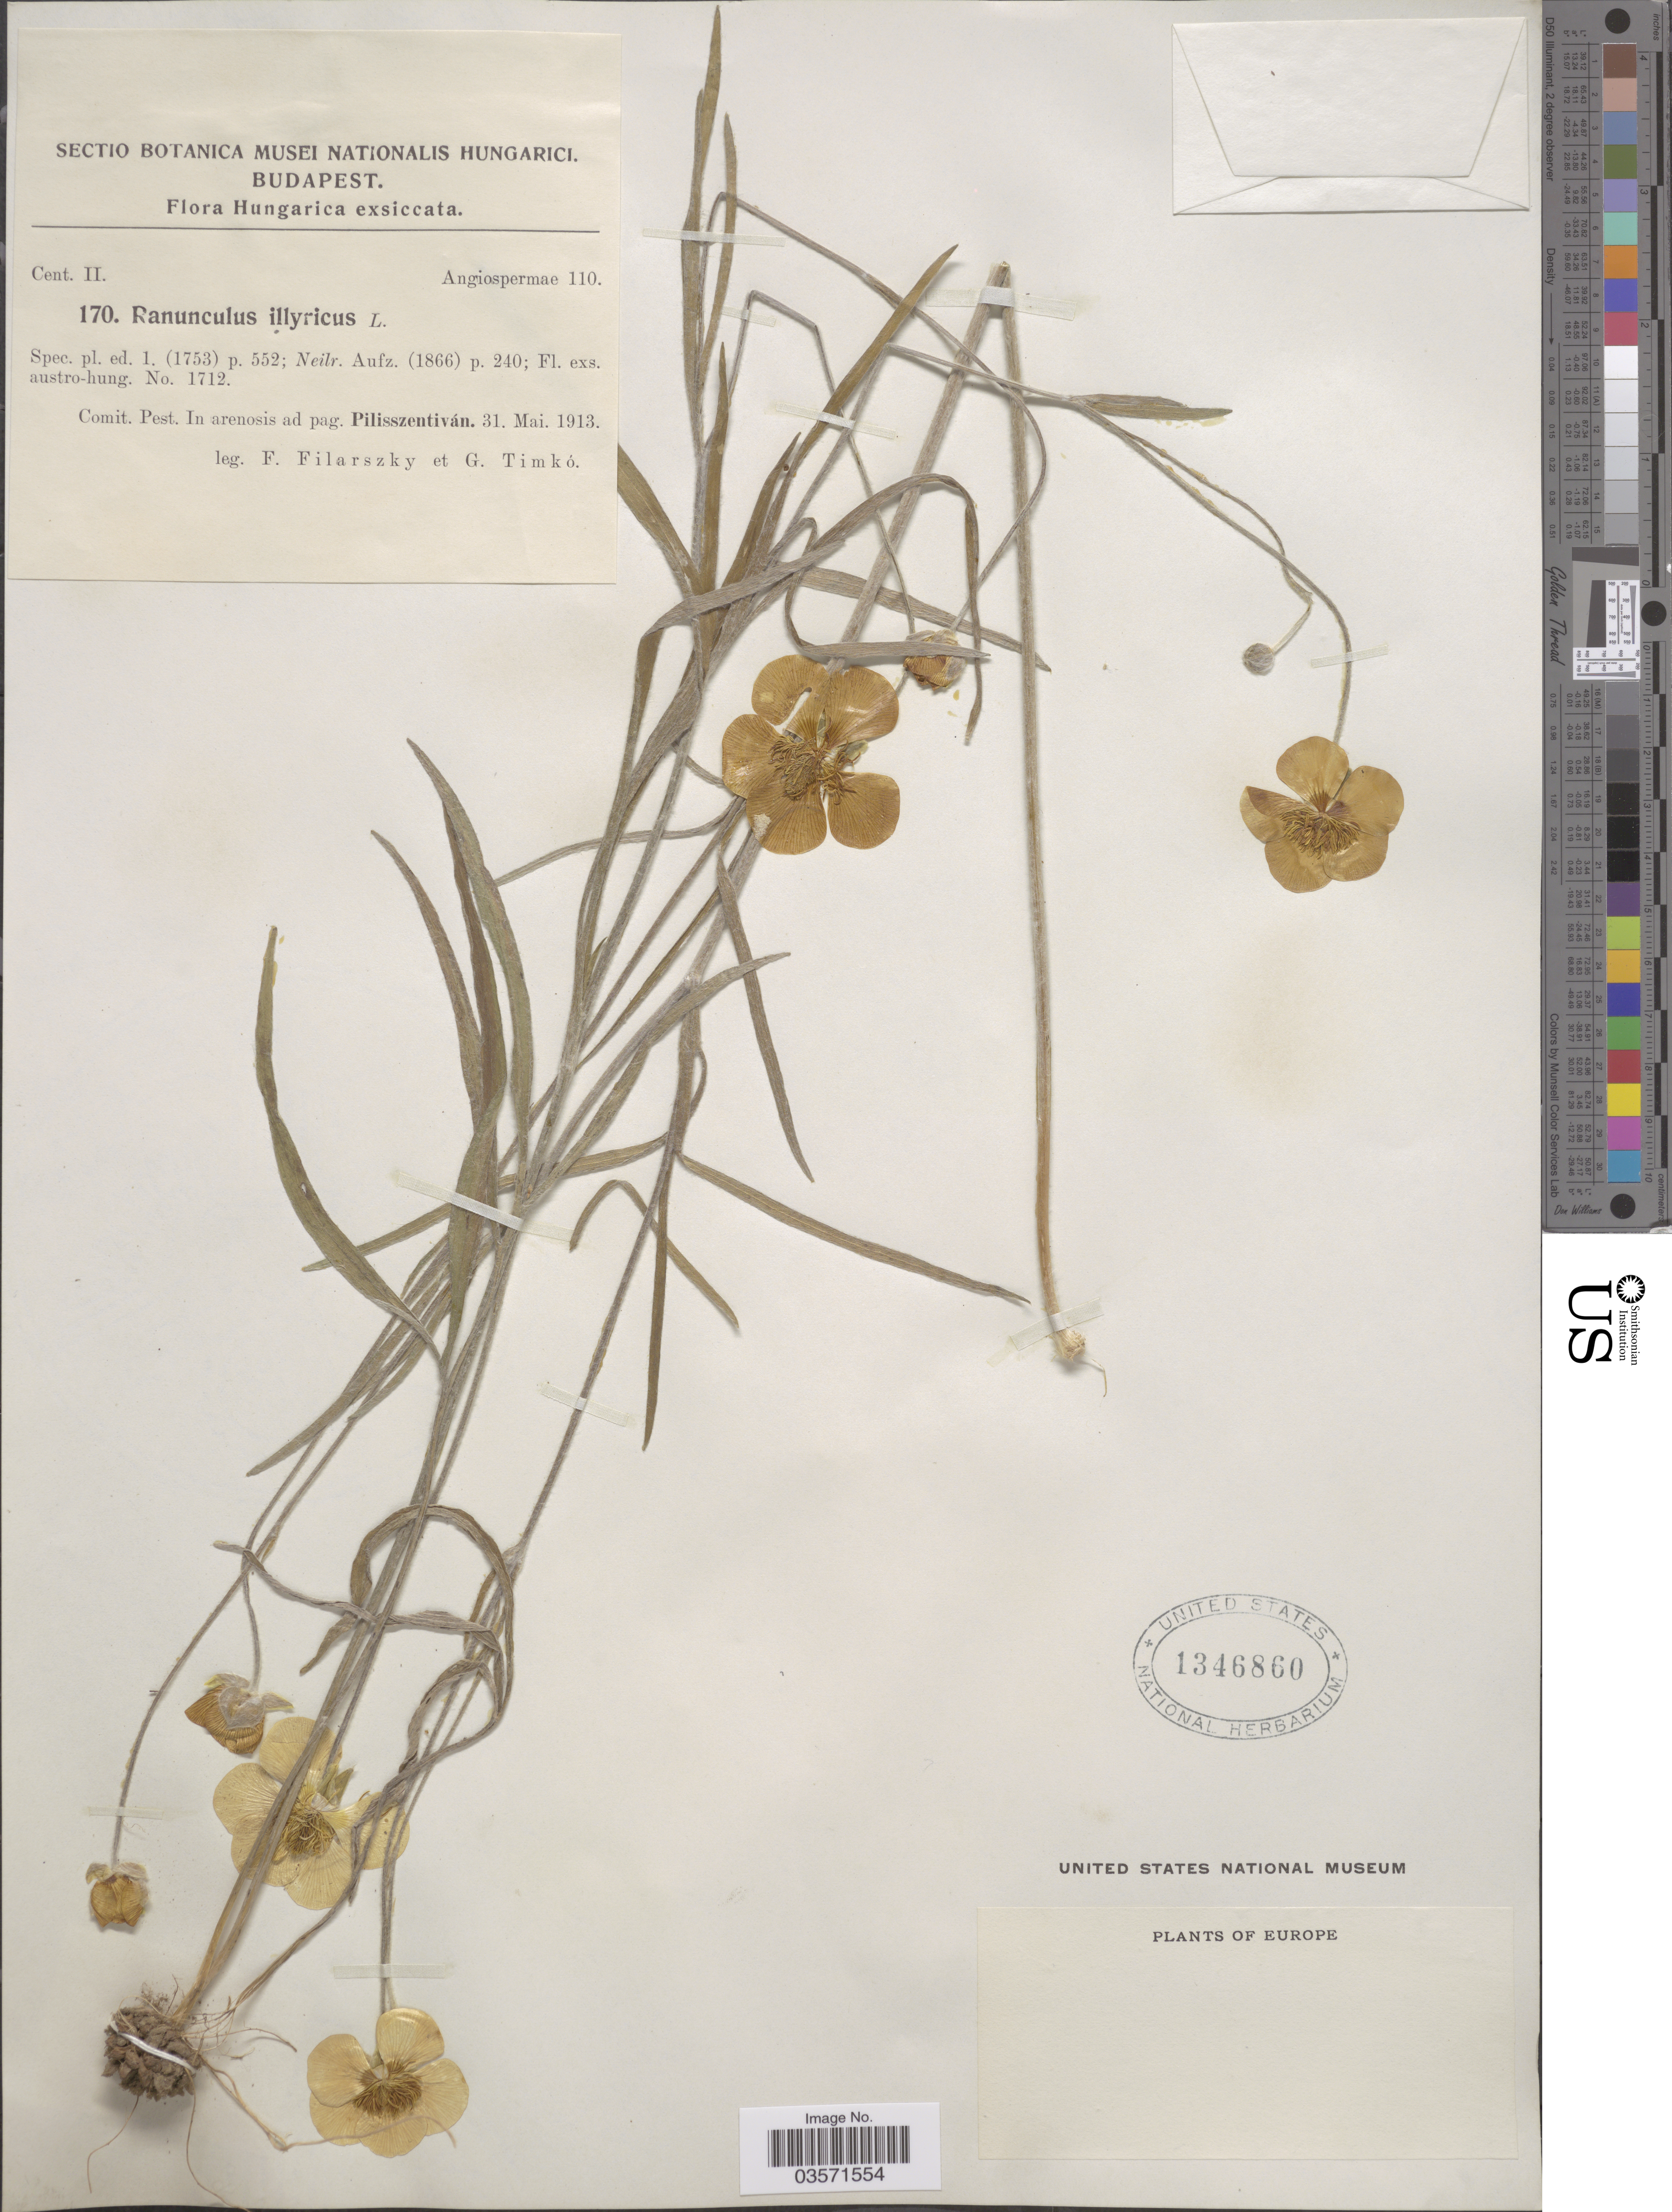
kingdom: Plantae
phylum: Tracheophyta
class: Magnoliopsida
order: Ranunculales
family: Ranunculaceae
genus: Ranunculus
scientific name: Ranunculus illyricus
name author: L.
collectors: F. Filarszky & G. Timko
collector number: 170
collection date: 1913-05-31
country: Hungary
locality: Comit. Pest. In arenosis ad pag. Pilisszentiván.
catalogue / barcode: US 1346860